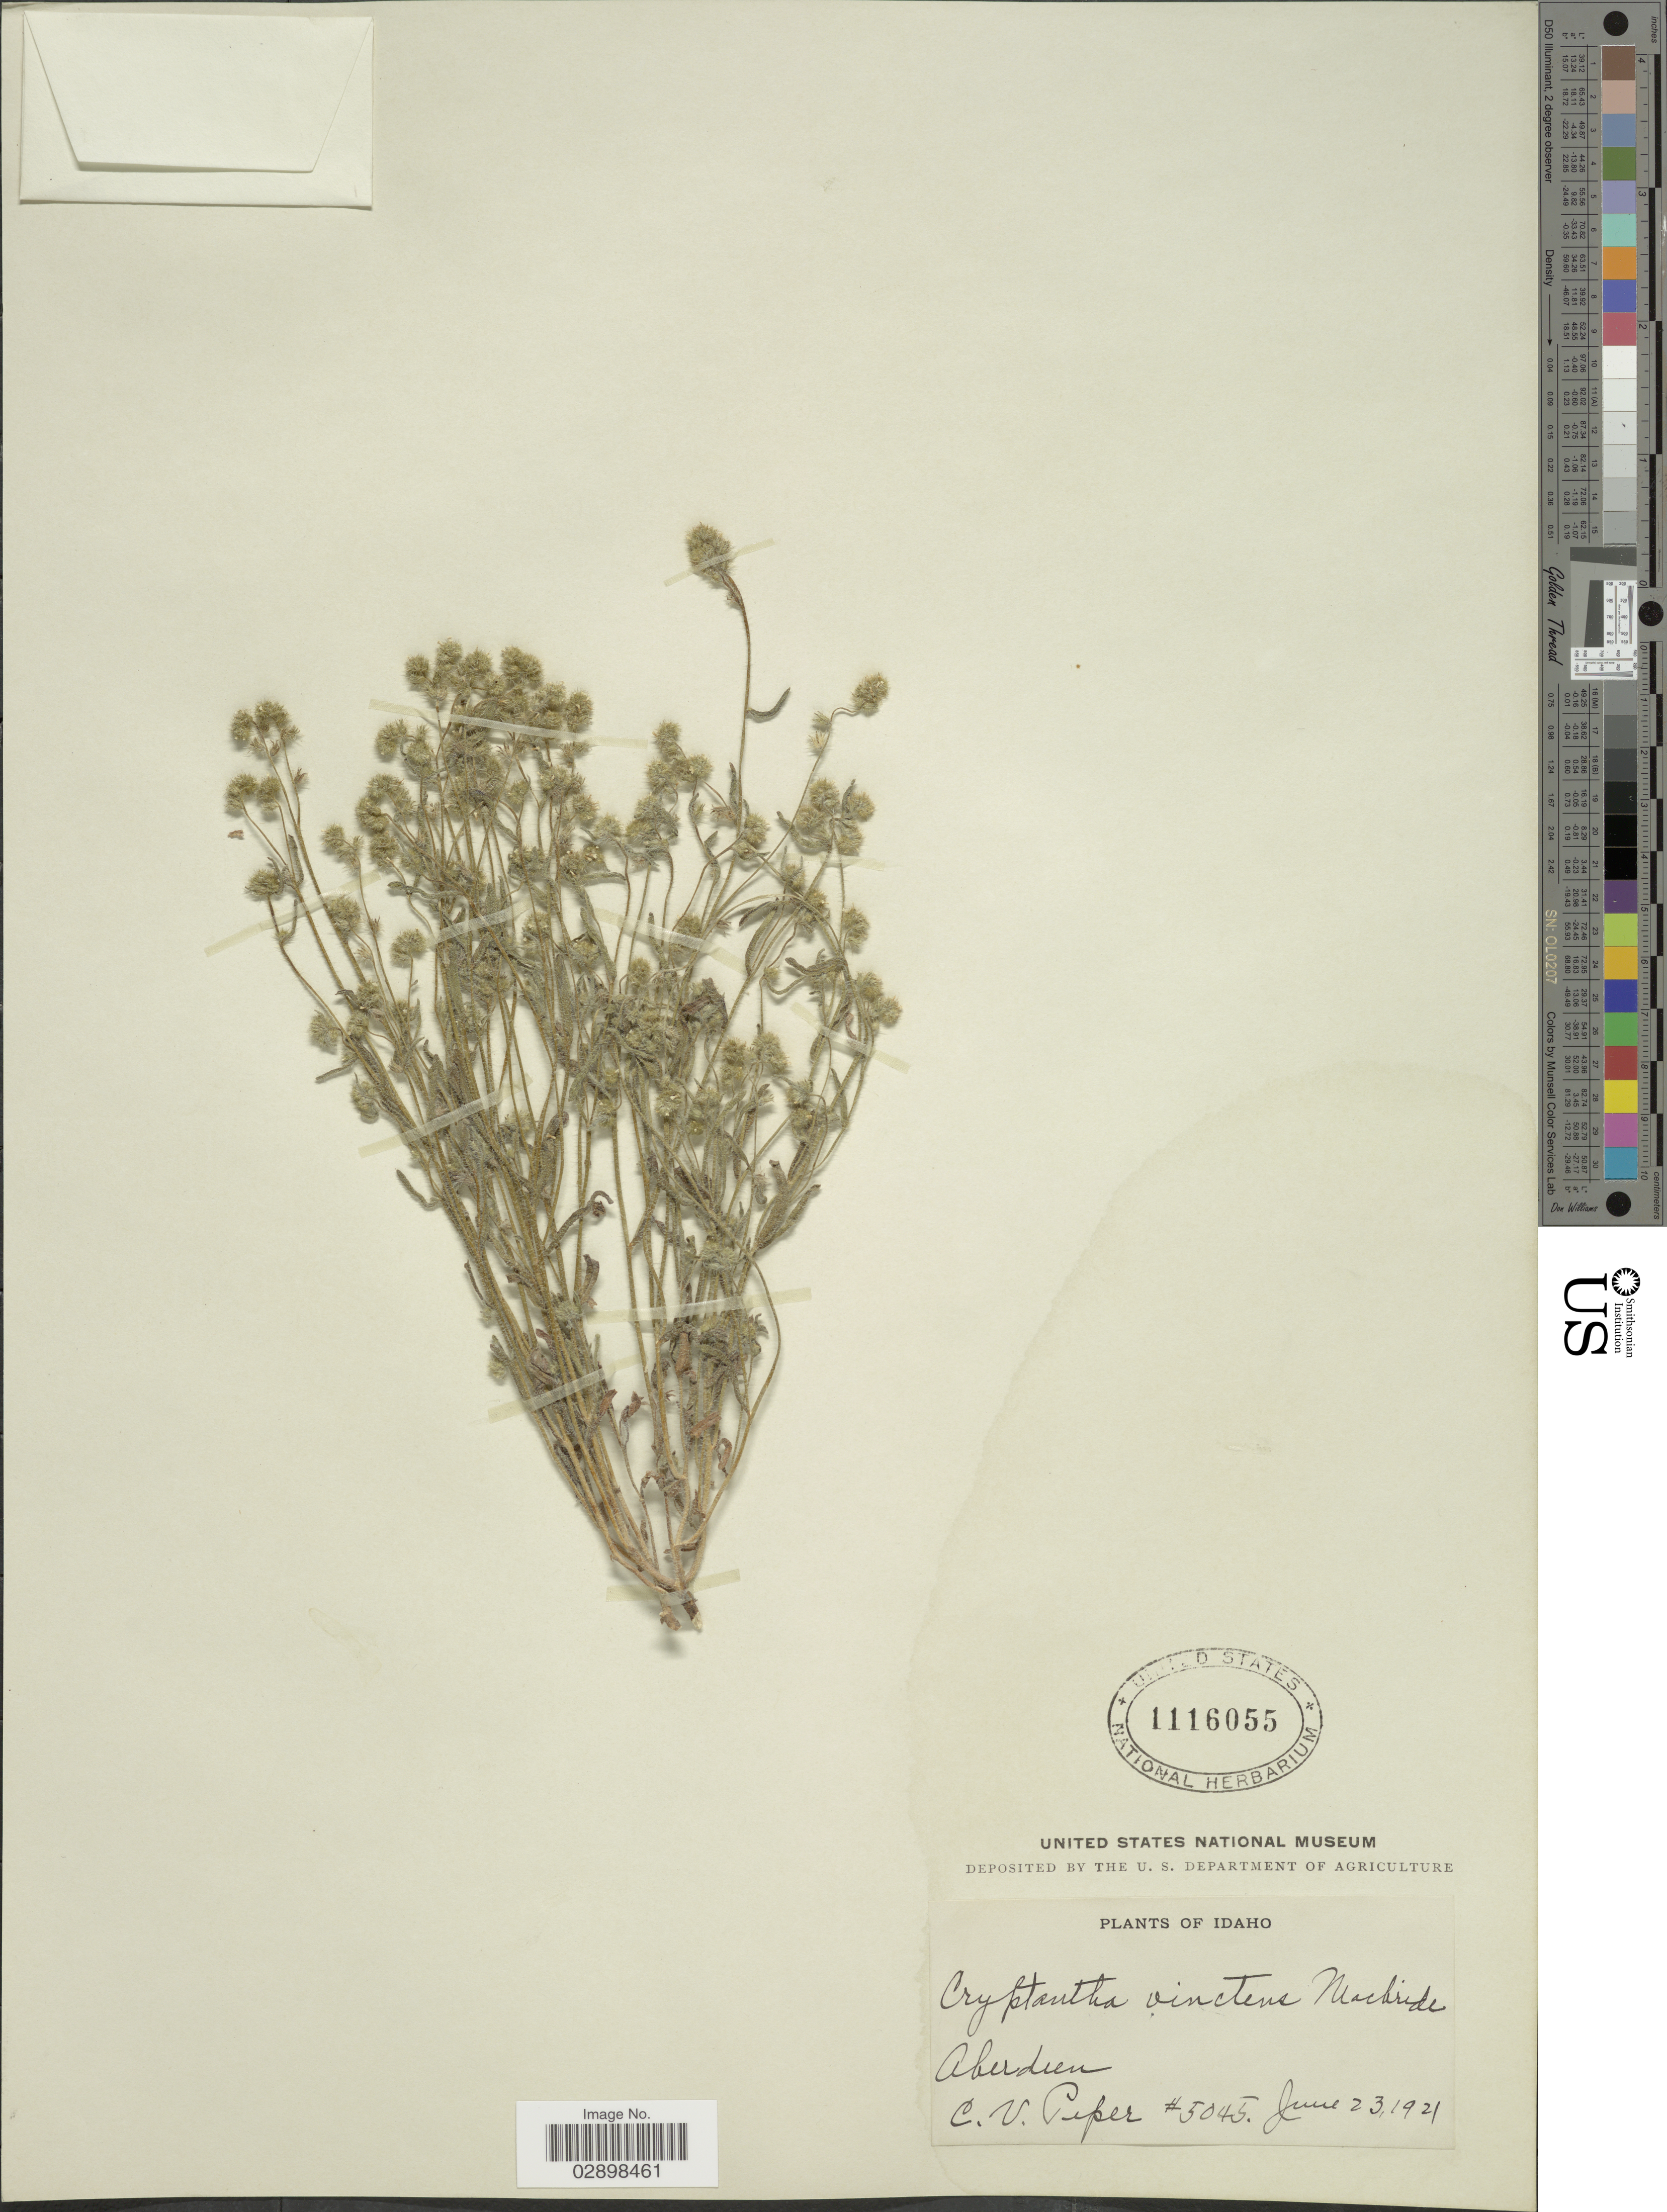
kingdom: Plantae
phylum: Tracheophyta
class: Magnoliopsida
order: Boraginales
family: Boraginaceae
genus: Cryptantha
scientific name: Cryptantha watsonii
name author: (A. Gray) Greene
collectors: C. V. Piper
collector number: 5045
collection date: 1921-06-23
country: United States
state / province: Idaho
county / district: Bingham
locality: Aberdeen.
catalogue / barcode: US 1116055